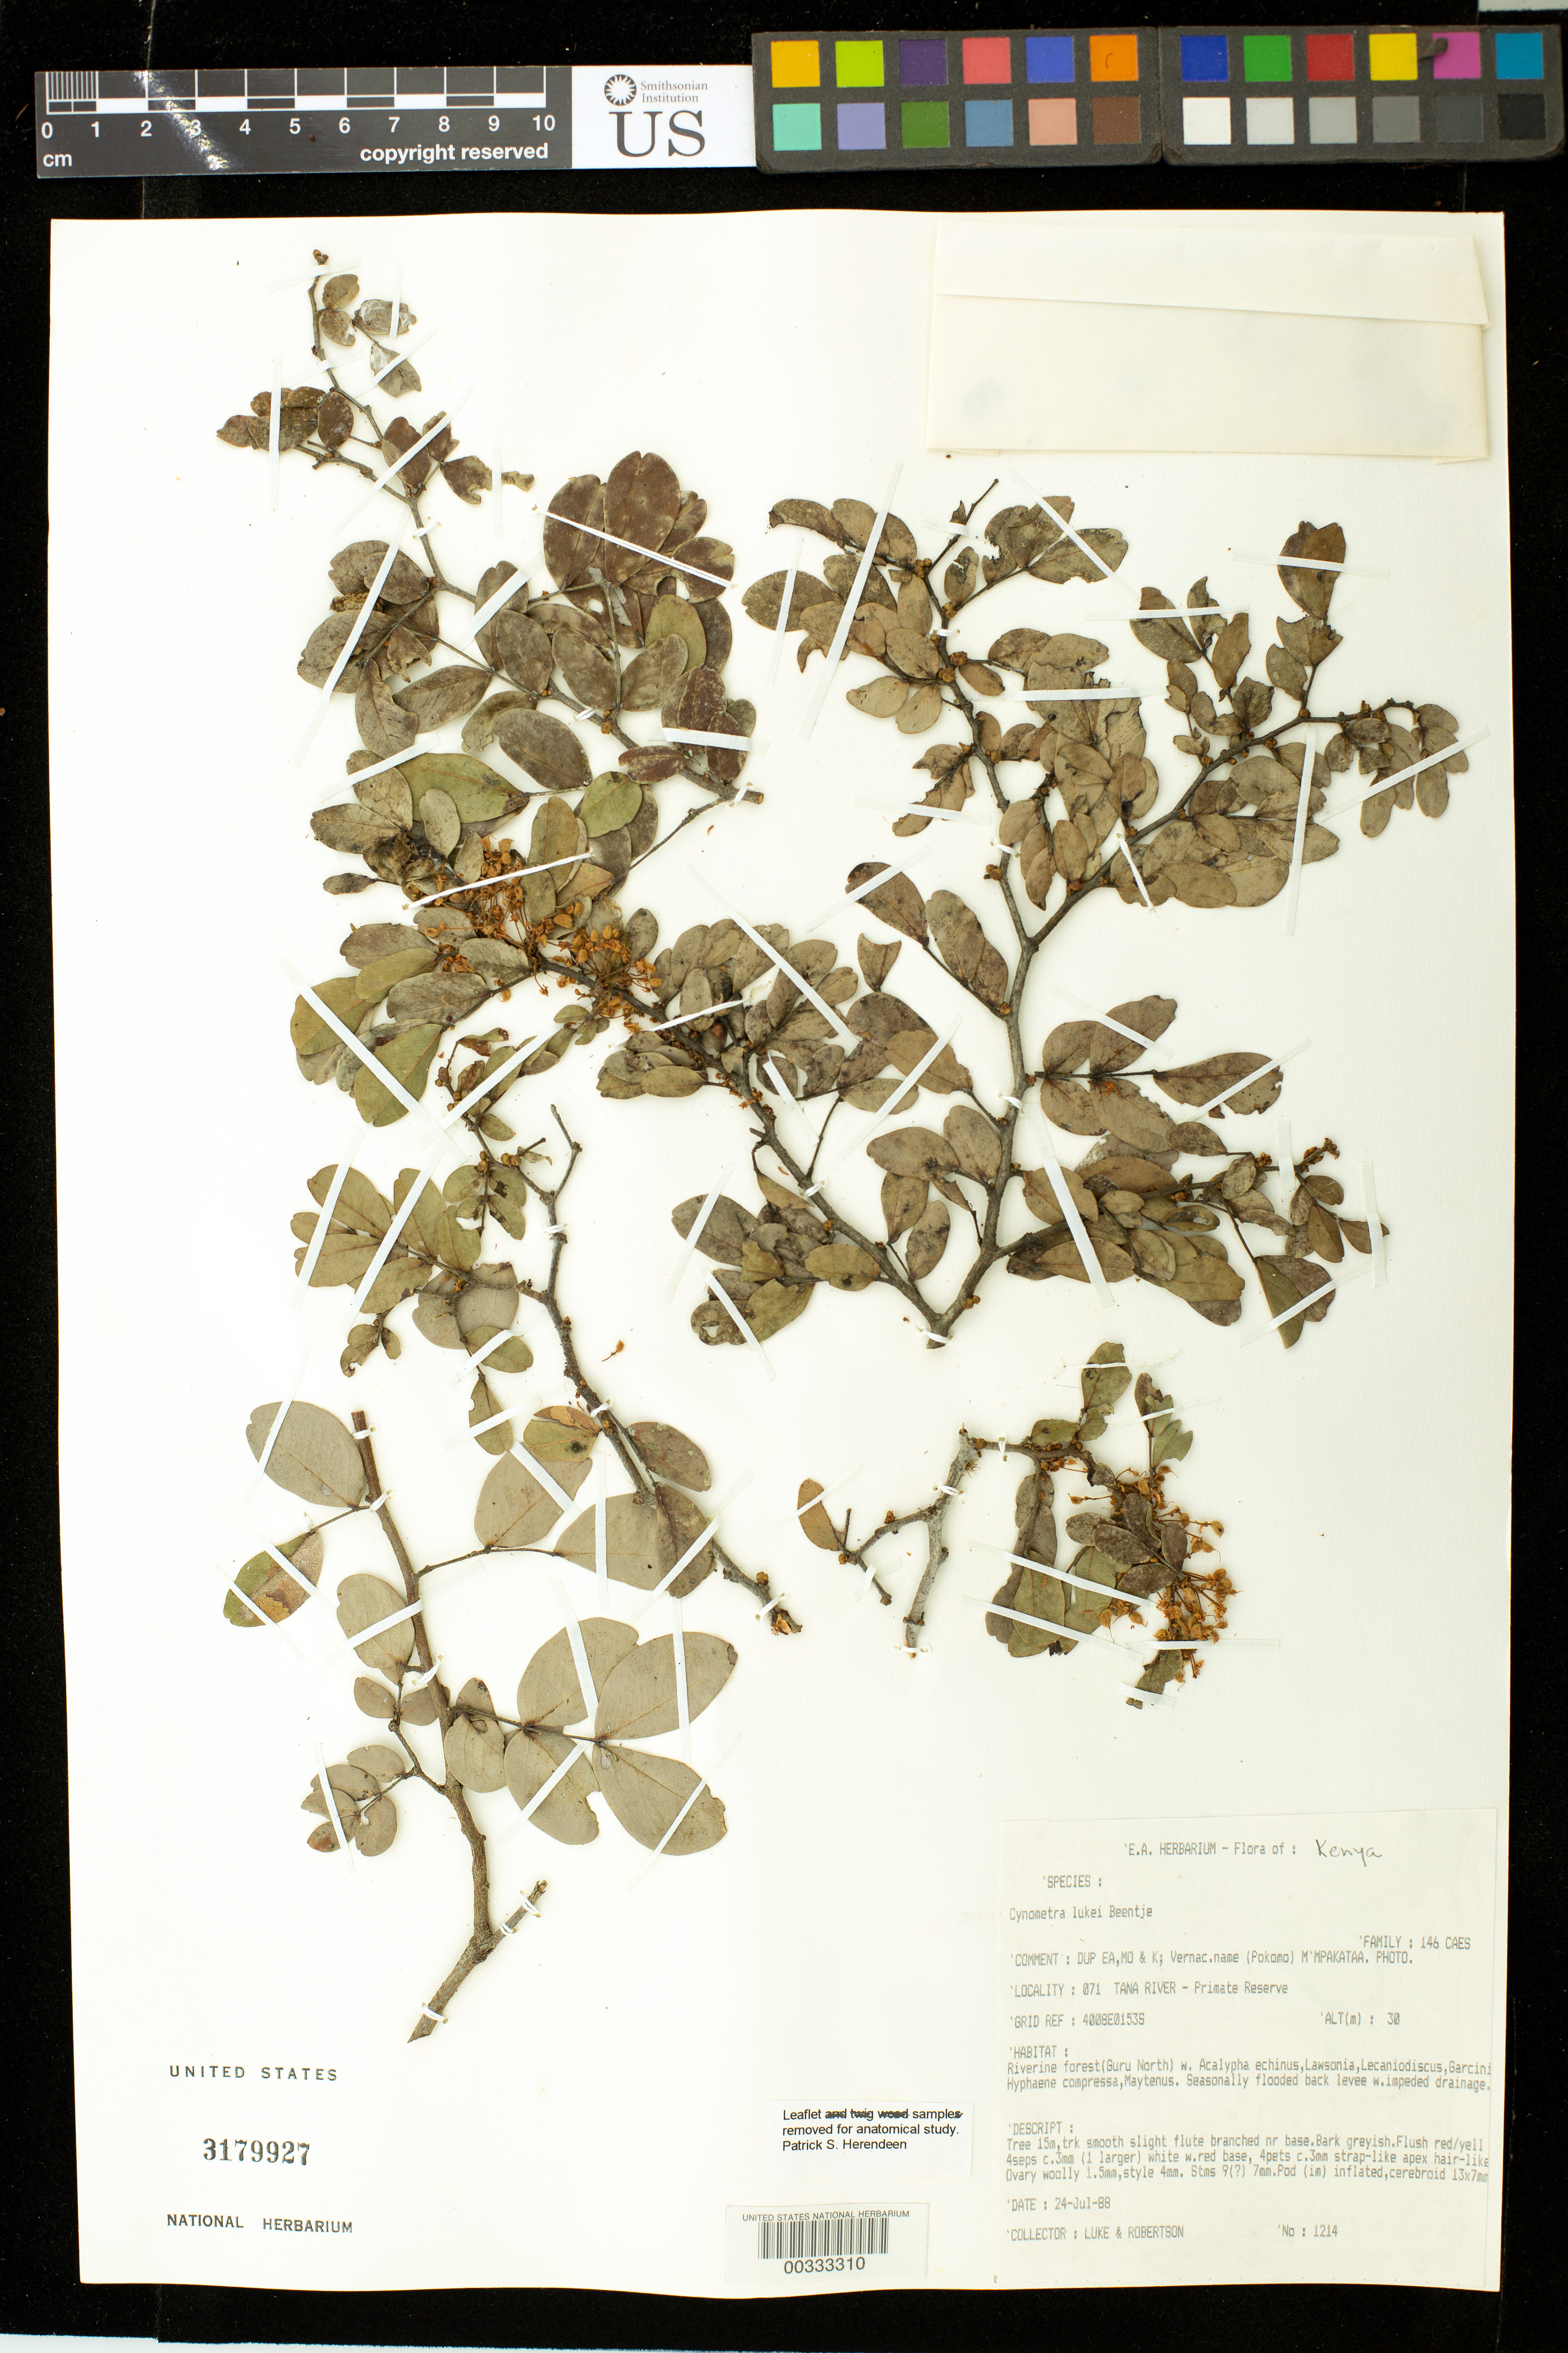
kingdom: Plantae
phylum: Tracheophyta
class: Magnoliopsida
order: Fabales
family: Fabaceae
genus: Cynometra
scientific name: Cynometra lukei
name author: Beentje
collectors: -. Luke & -. Robertson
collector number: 1214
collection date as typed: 24 Jul 1988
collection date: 1988-07-24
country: Kenya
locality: Tana river, primate reserve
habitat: Riverine forest; seasonally flooded back levee with impeded drainage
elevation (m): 30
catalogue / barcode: US 3179927